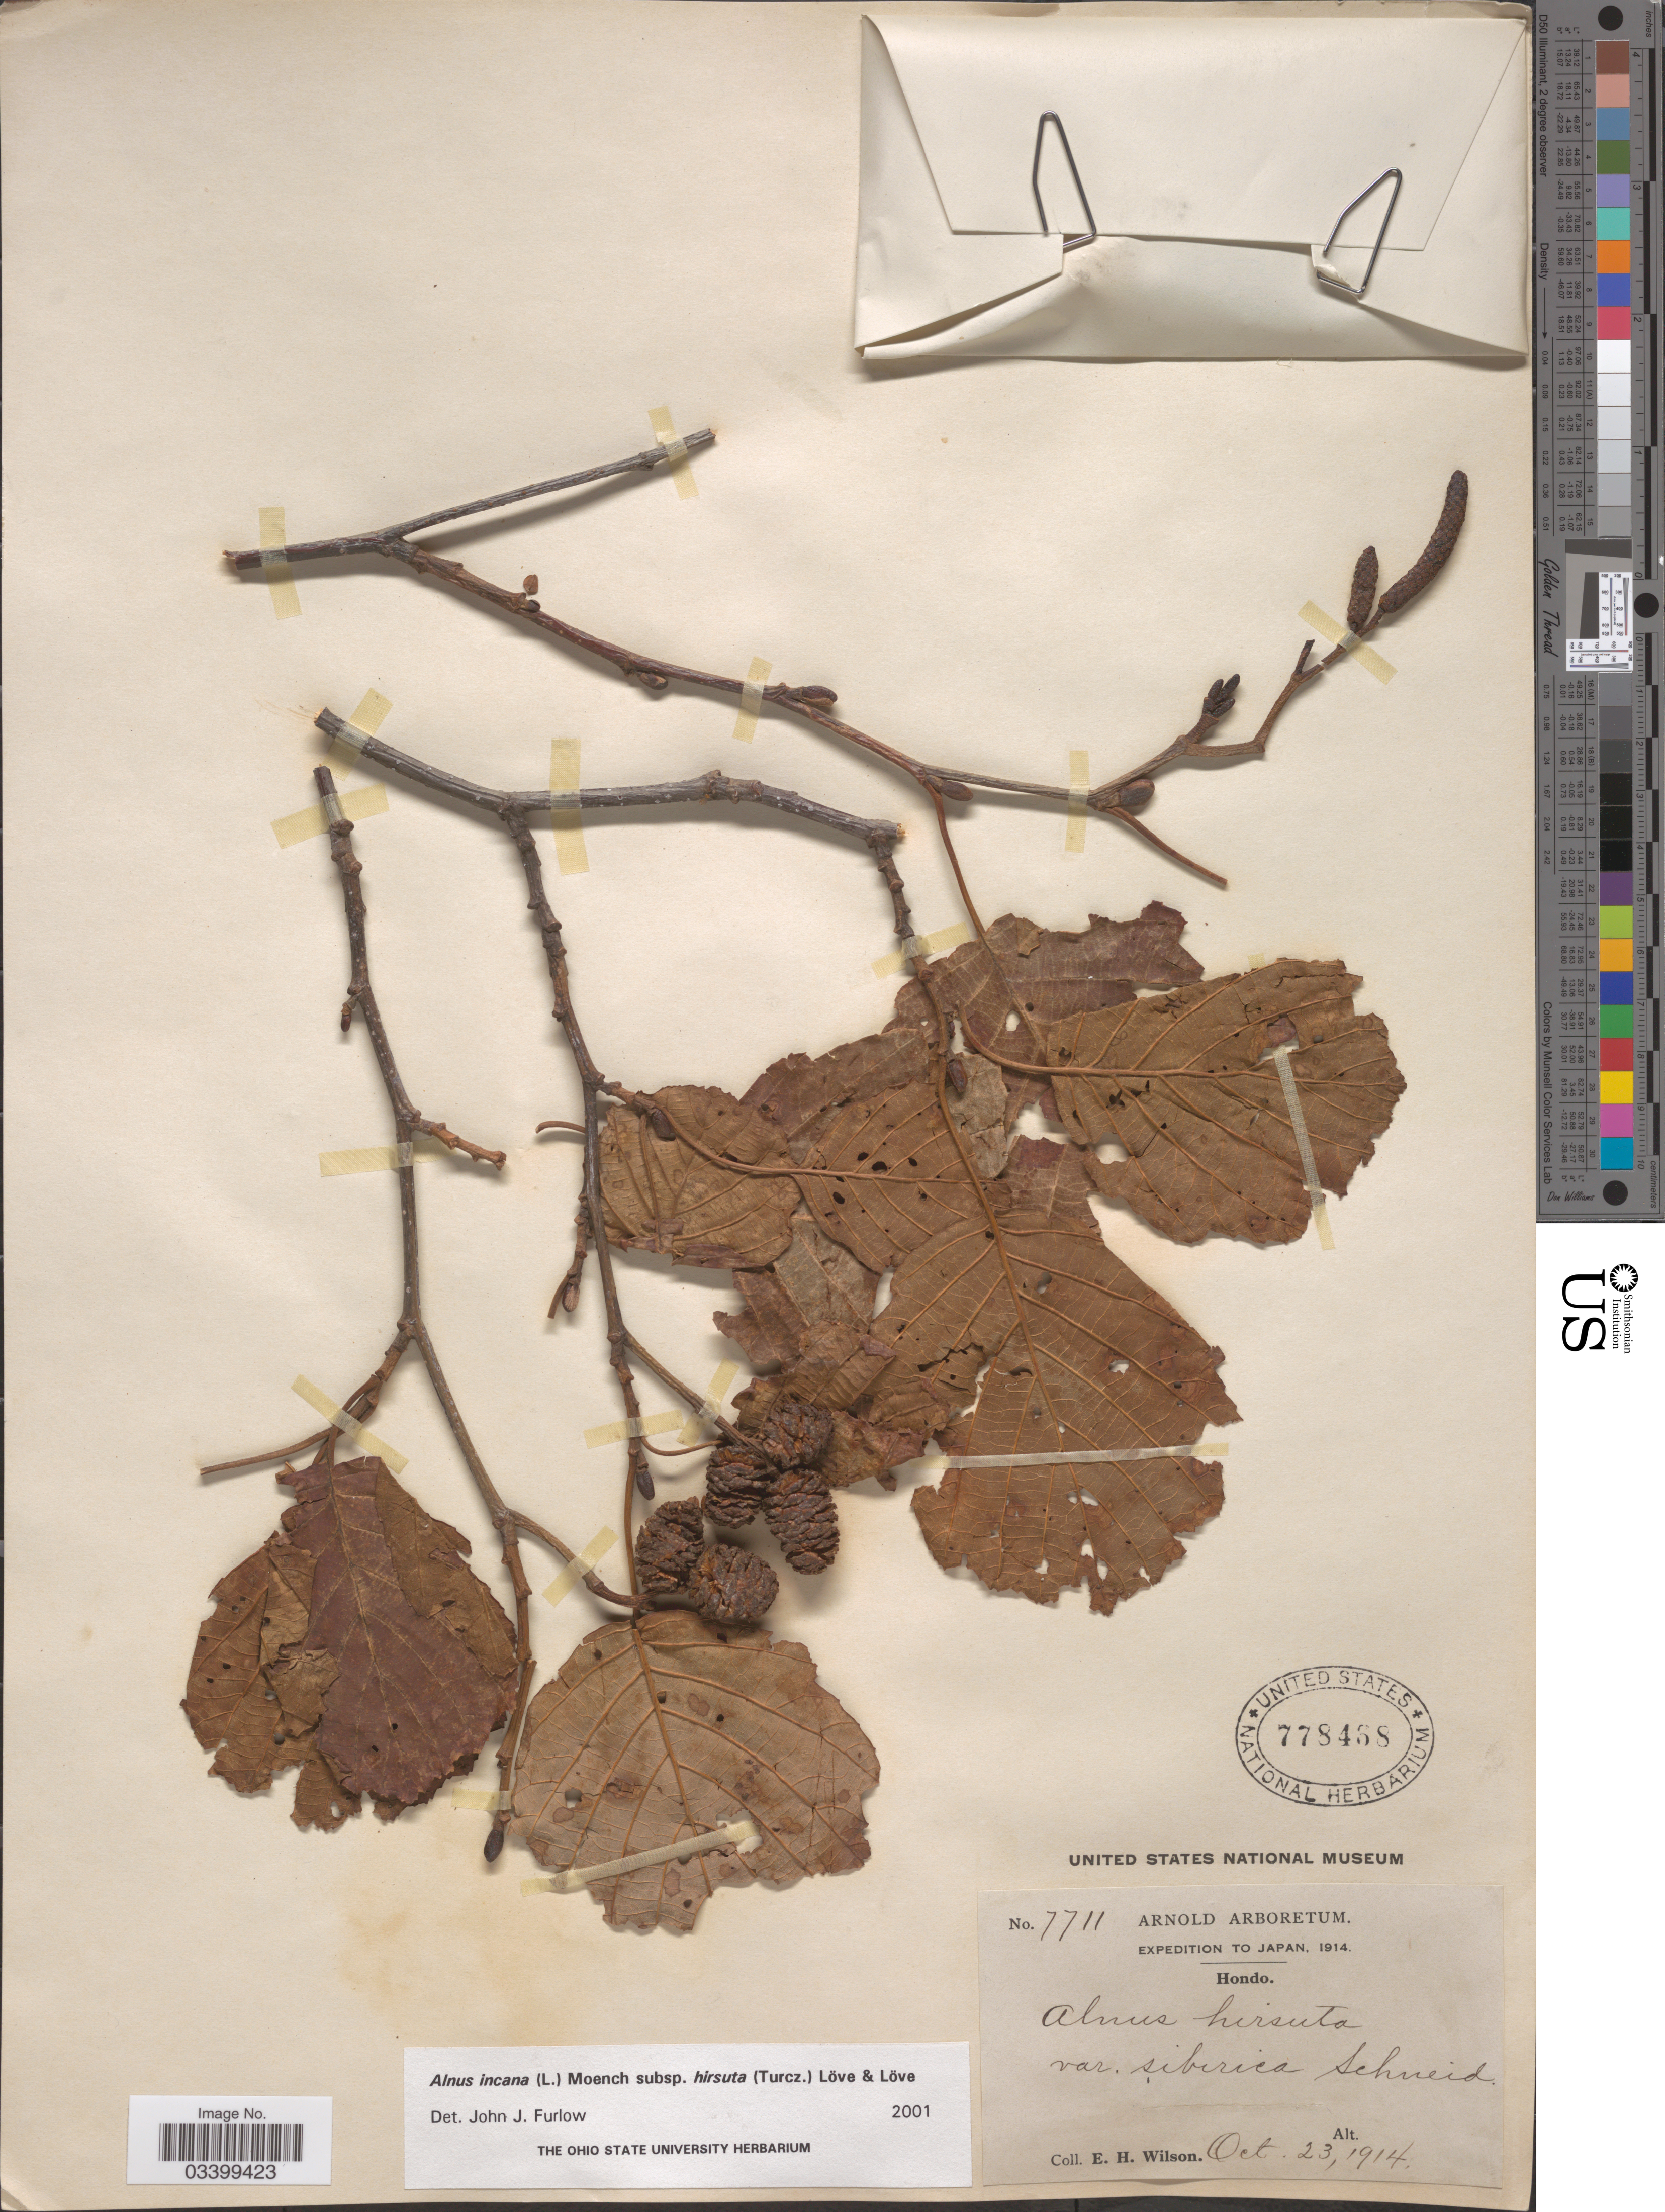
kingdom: Plantae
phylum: Tracheophyta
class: Magnoliopsida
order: Fagales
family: Betulaceae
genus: Alnus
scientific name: Alnus incana subsp. hirsuta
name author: (Spach) Á. Löve & D. Löve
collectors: E. Wilson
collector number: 7711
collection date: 1914-10-23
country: Japan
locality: Hondo.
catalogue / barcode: US 778468